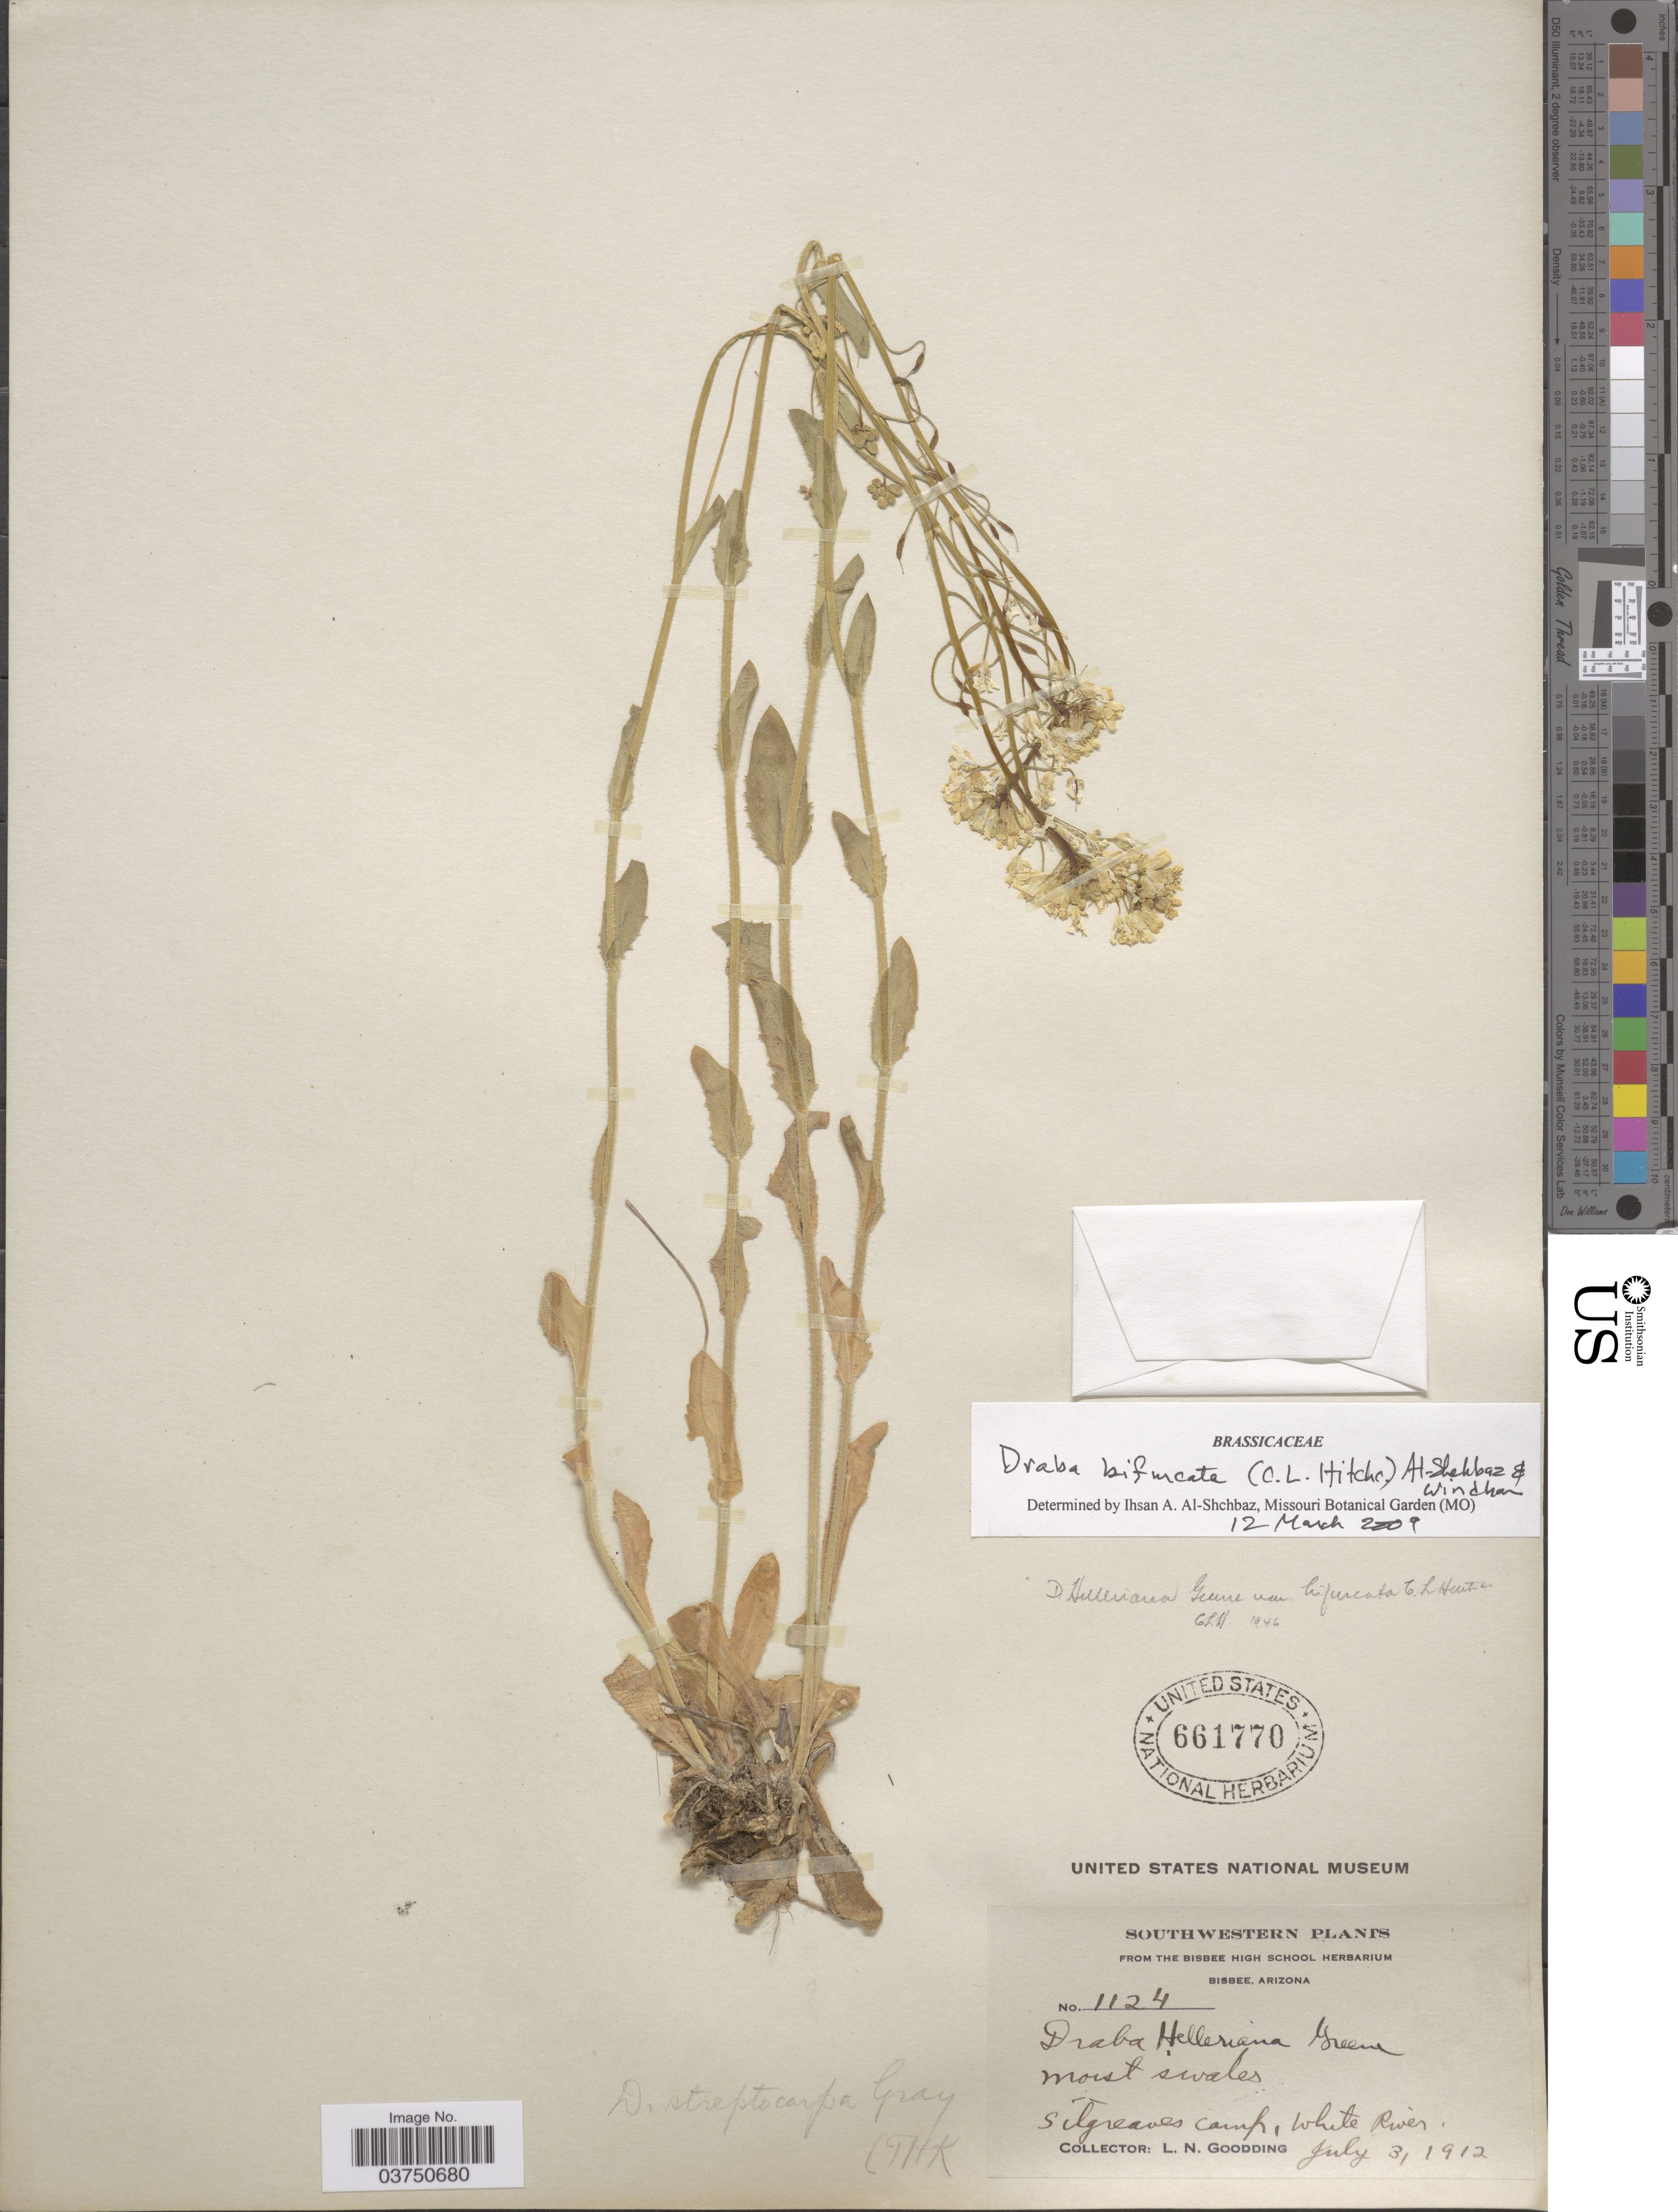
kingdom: Plantae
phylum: Tracheophyta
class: Magnoliopsida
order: Brassicales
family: Brassicaceae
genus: Draba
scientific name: Draba bifurcata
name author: (C.L. Hitchc.) Al-Shehbaz & Windham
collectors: L. N. Goodding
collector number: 1124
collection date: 1912-07-03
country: United States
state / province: Arizona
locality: Southwestern. Silgreaves Camp, White River.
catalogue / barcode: US 661770